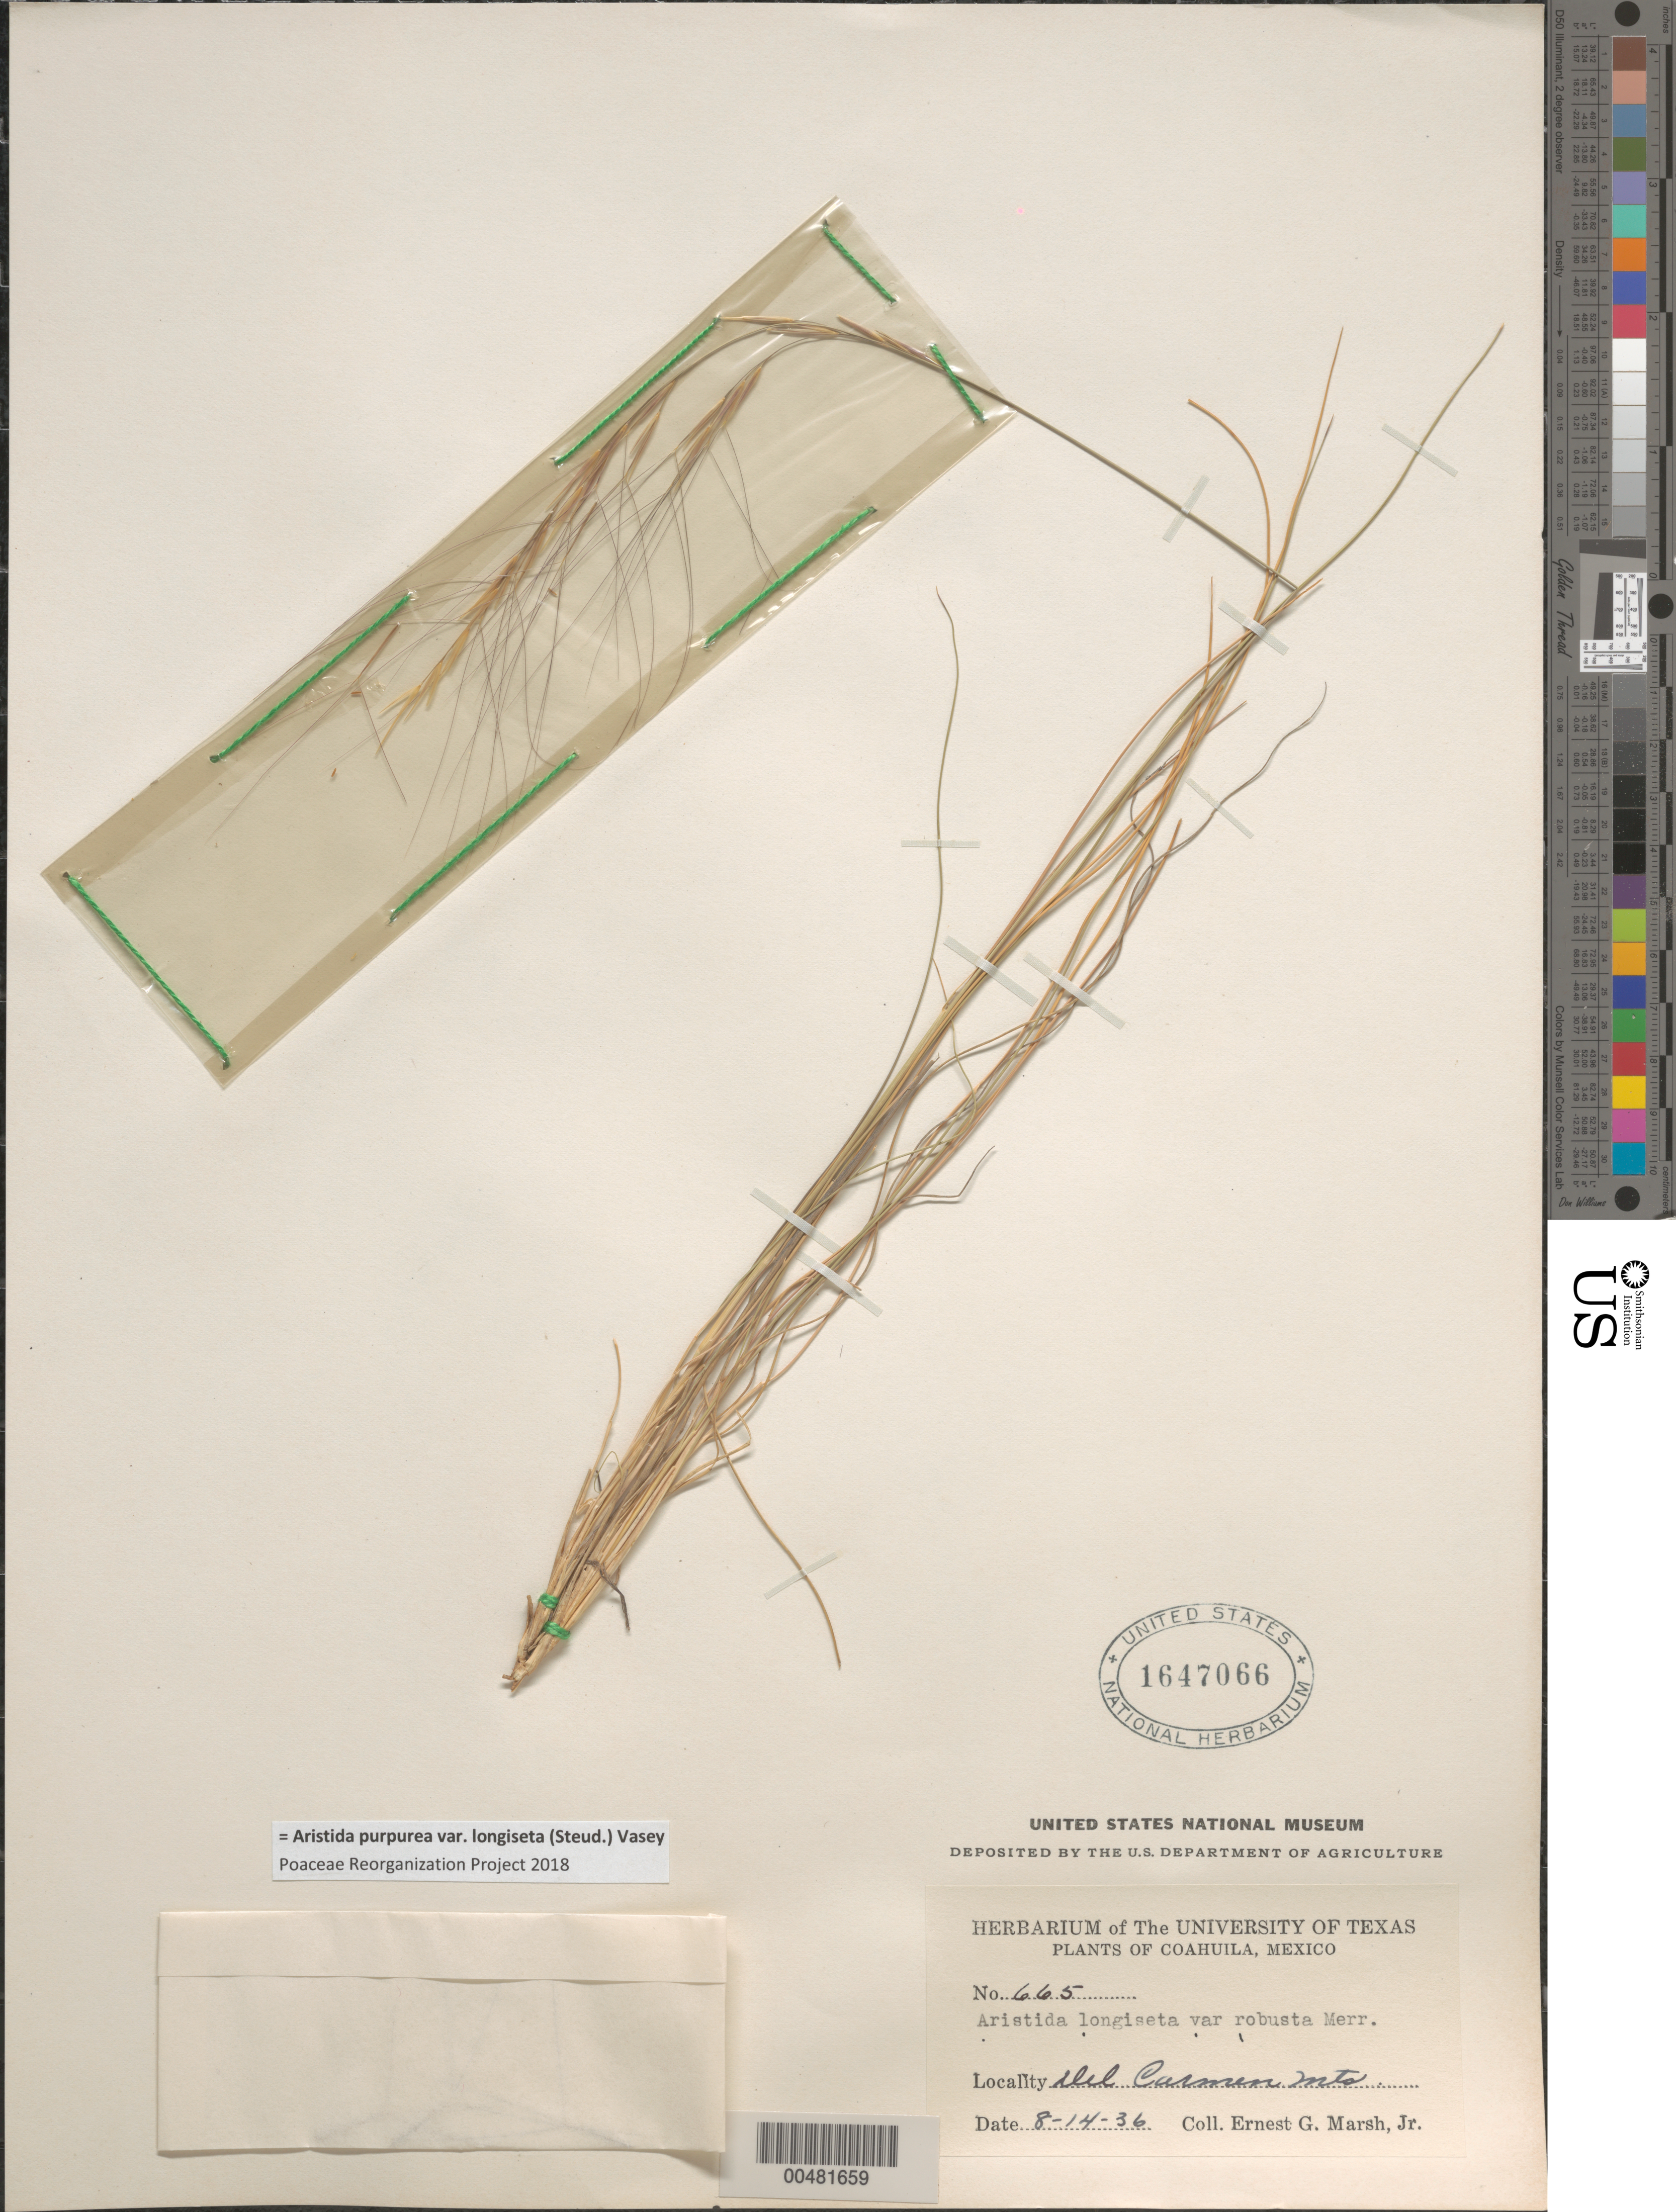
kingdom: Plantae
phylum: Tracheophyta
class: Liliopsida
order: Poales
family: Poaceae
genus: Aristida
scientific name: Aristida purpurea var. longiseta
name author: (Steud.) Vasey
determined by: Poaceae Reorganization Project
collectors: E. G. Marsh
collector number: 665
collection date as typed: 14 Aug 1936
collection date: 1936-08-14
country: Mexico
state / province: Coahuila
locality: Del Carmen Mts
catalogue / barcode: US 1647066